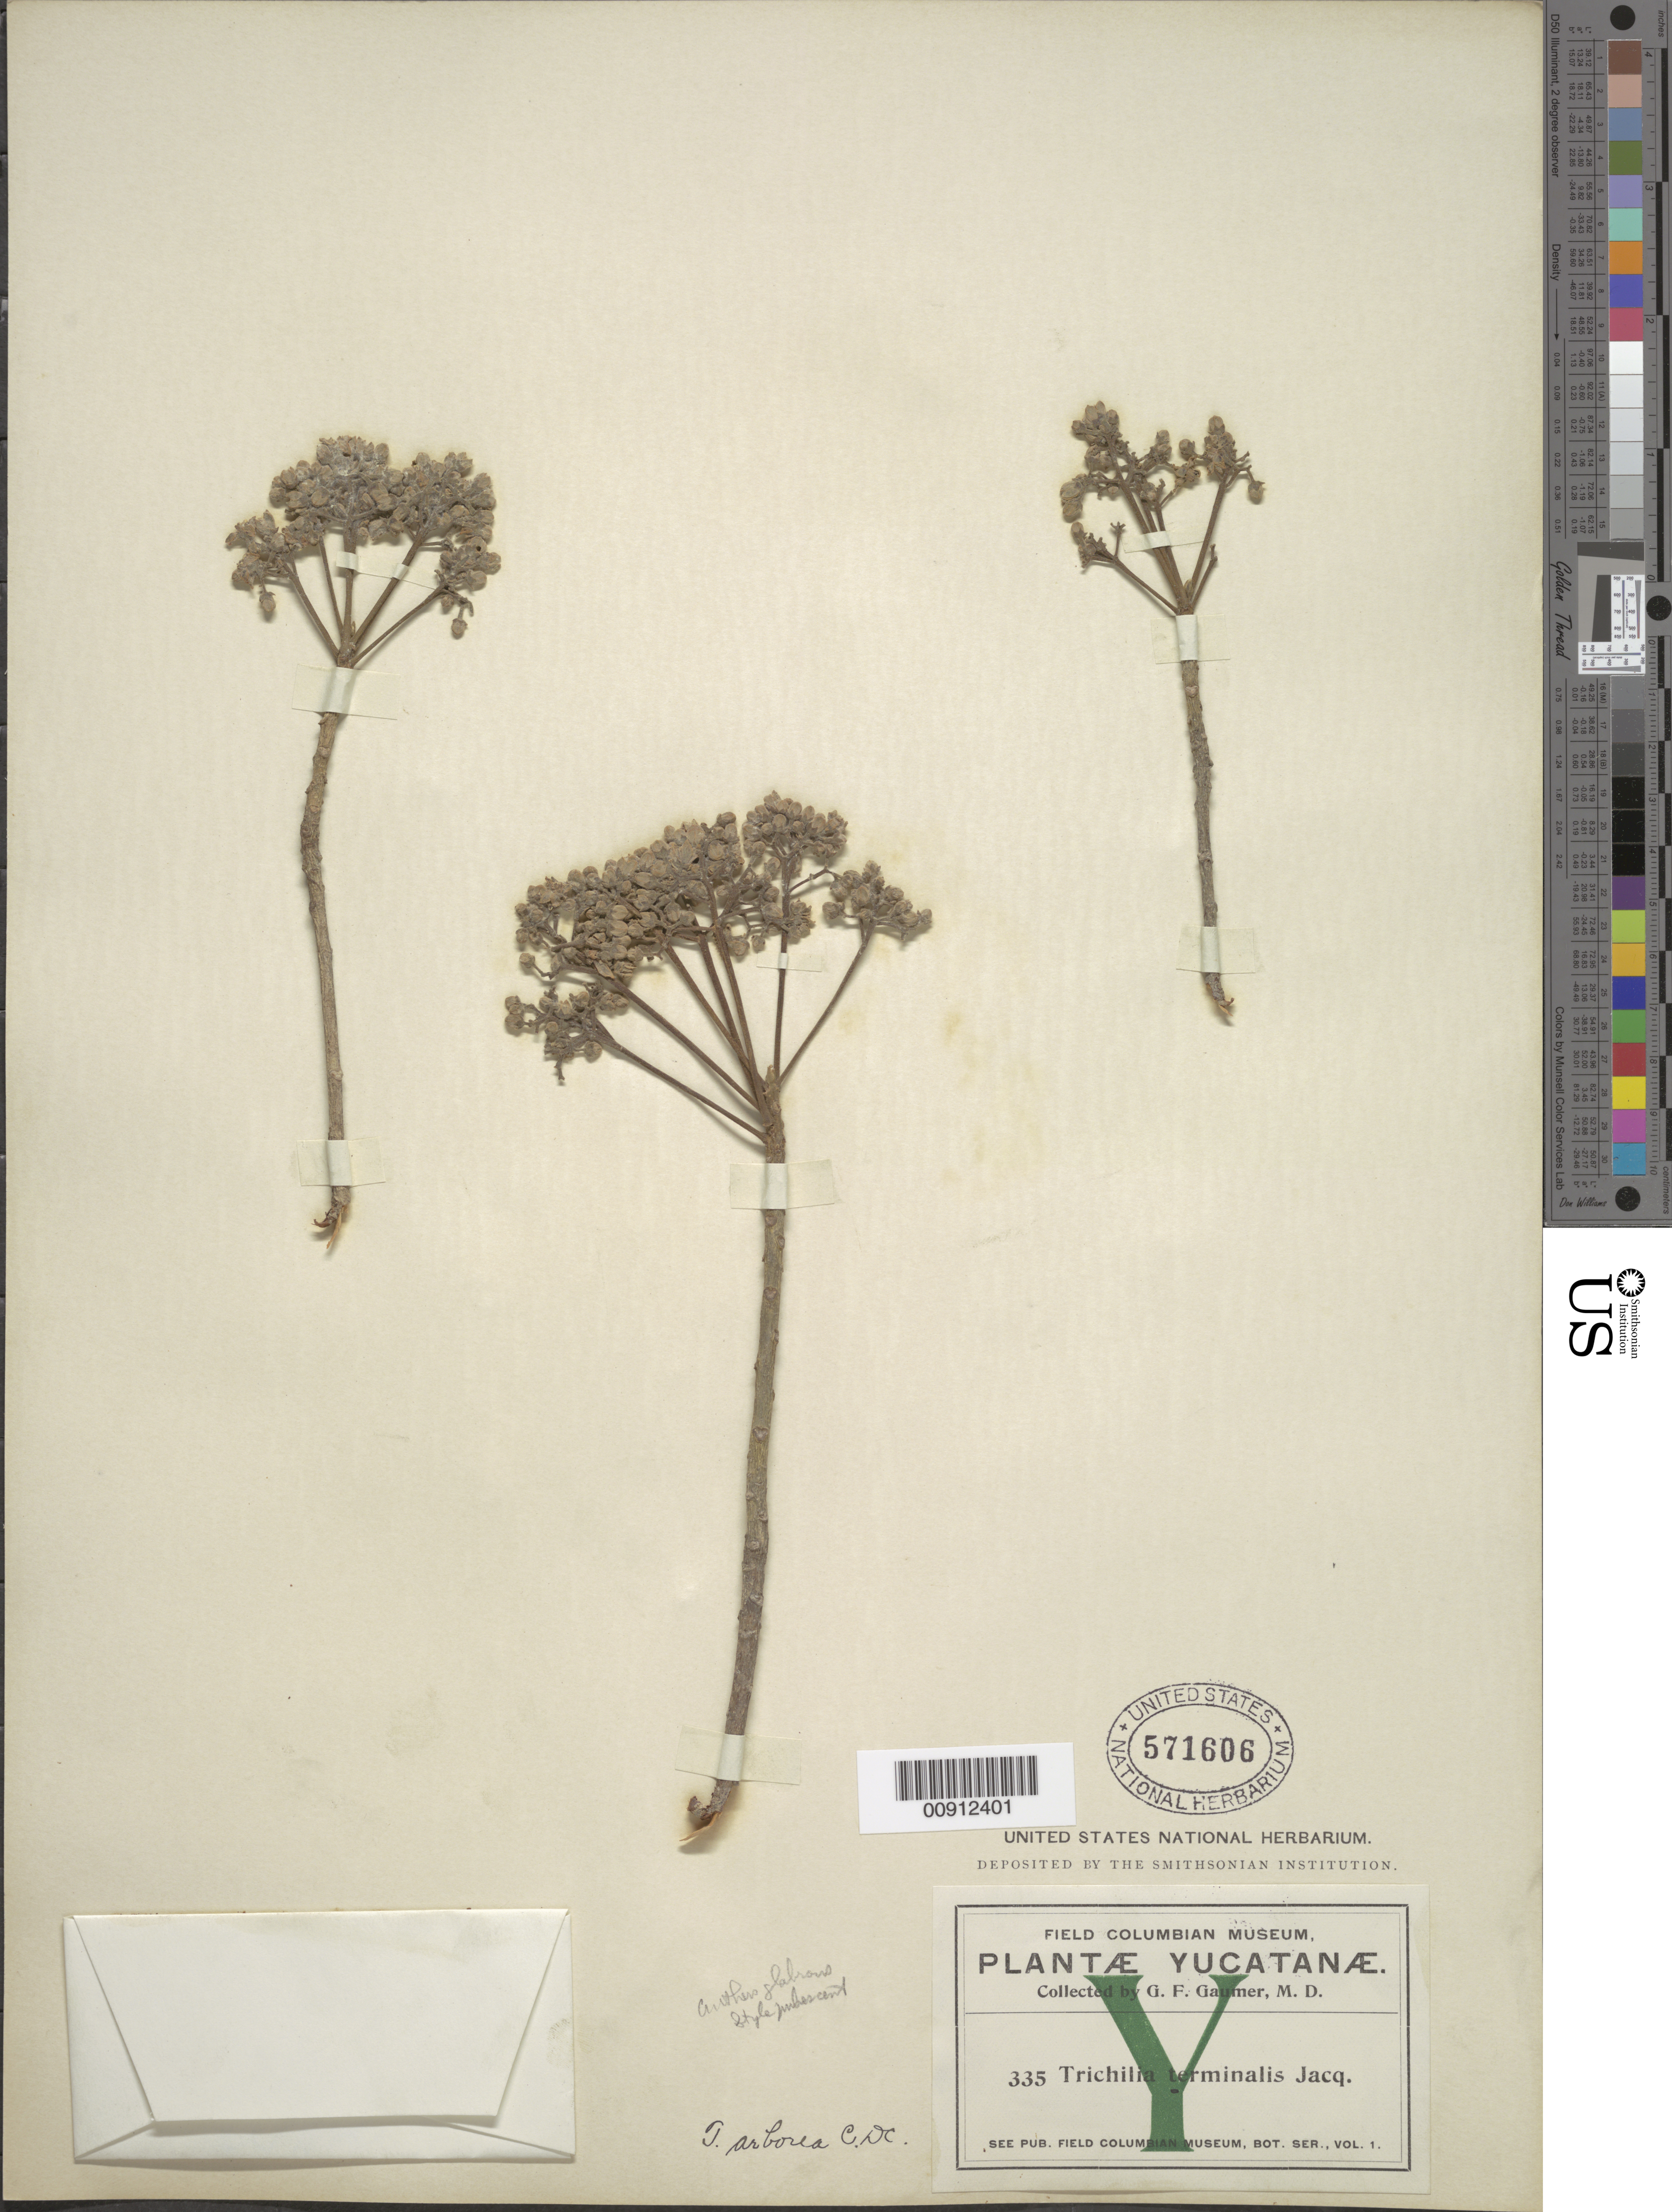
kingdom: Plantae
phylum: Tracheophyta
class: Magnoliopsida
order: Sapindales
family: Meliaceae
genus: Trichilia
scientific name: Trichilia terminalis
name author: Jacq.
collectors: G. F. Gaumer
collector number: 335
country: Mexico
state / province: Yucatán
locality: Yucatán.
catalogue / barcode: US 571606